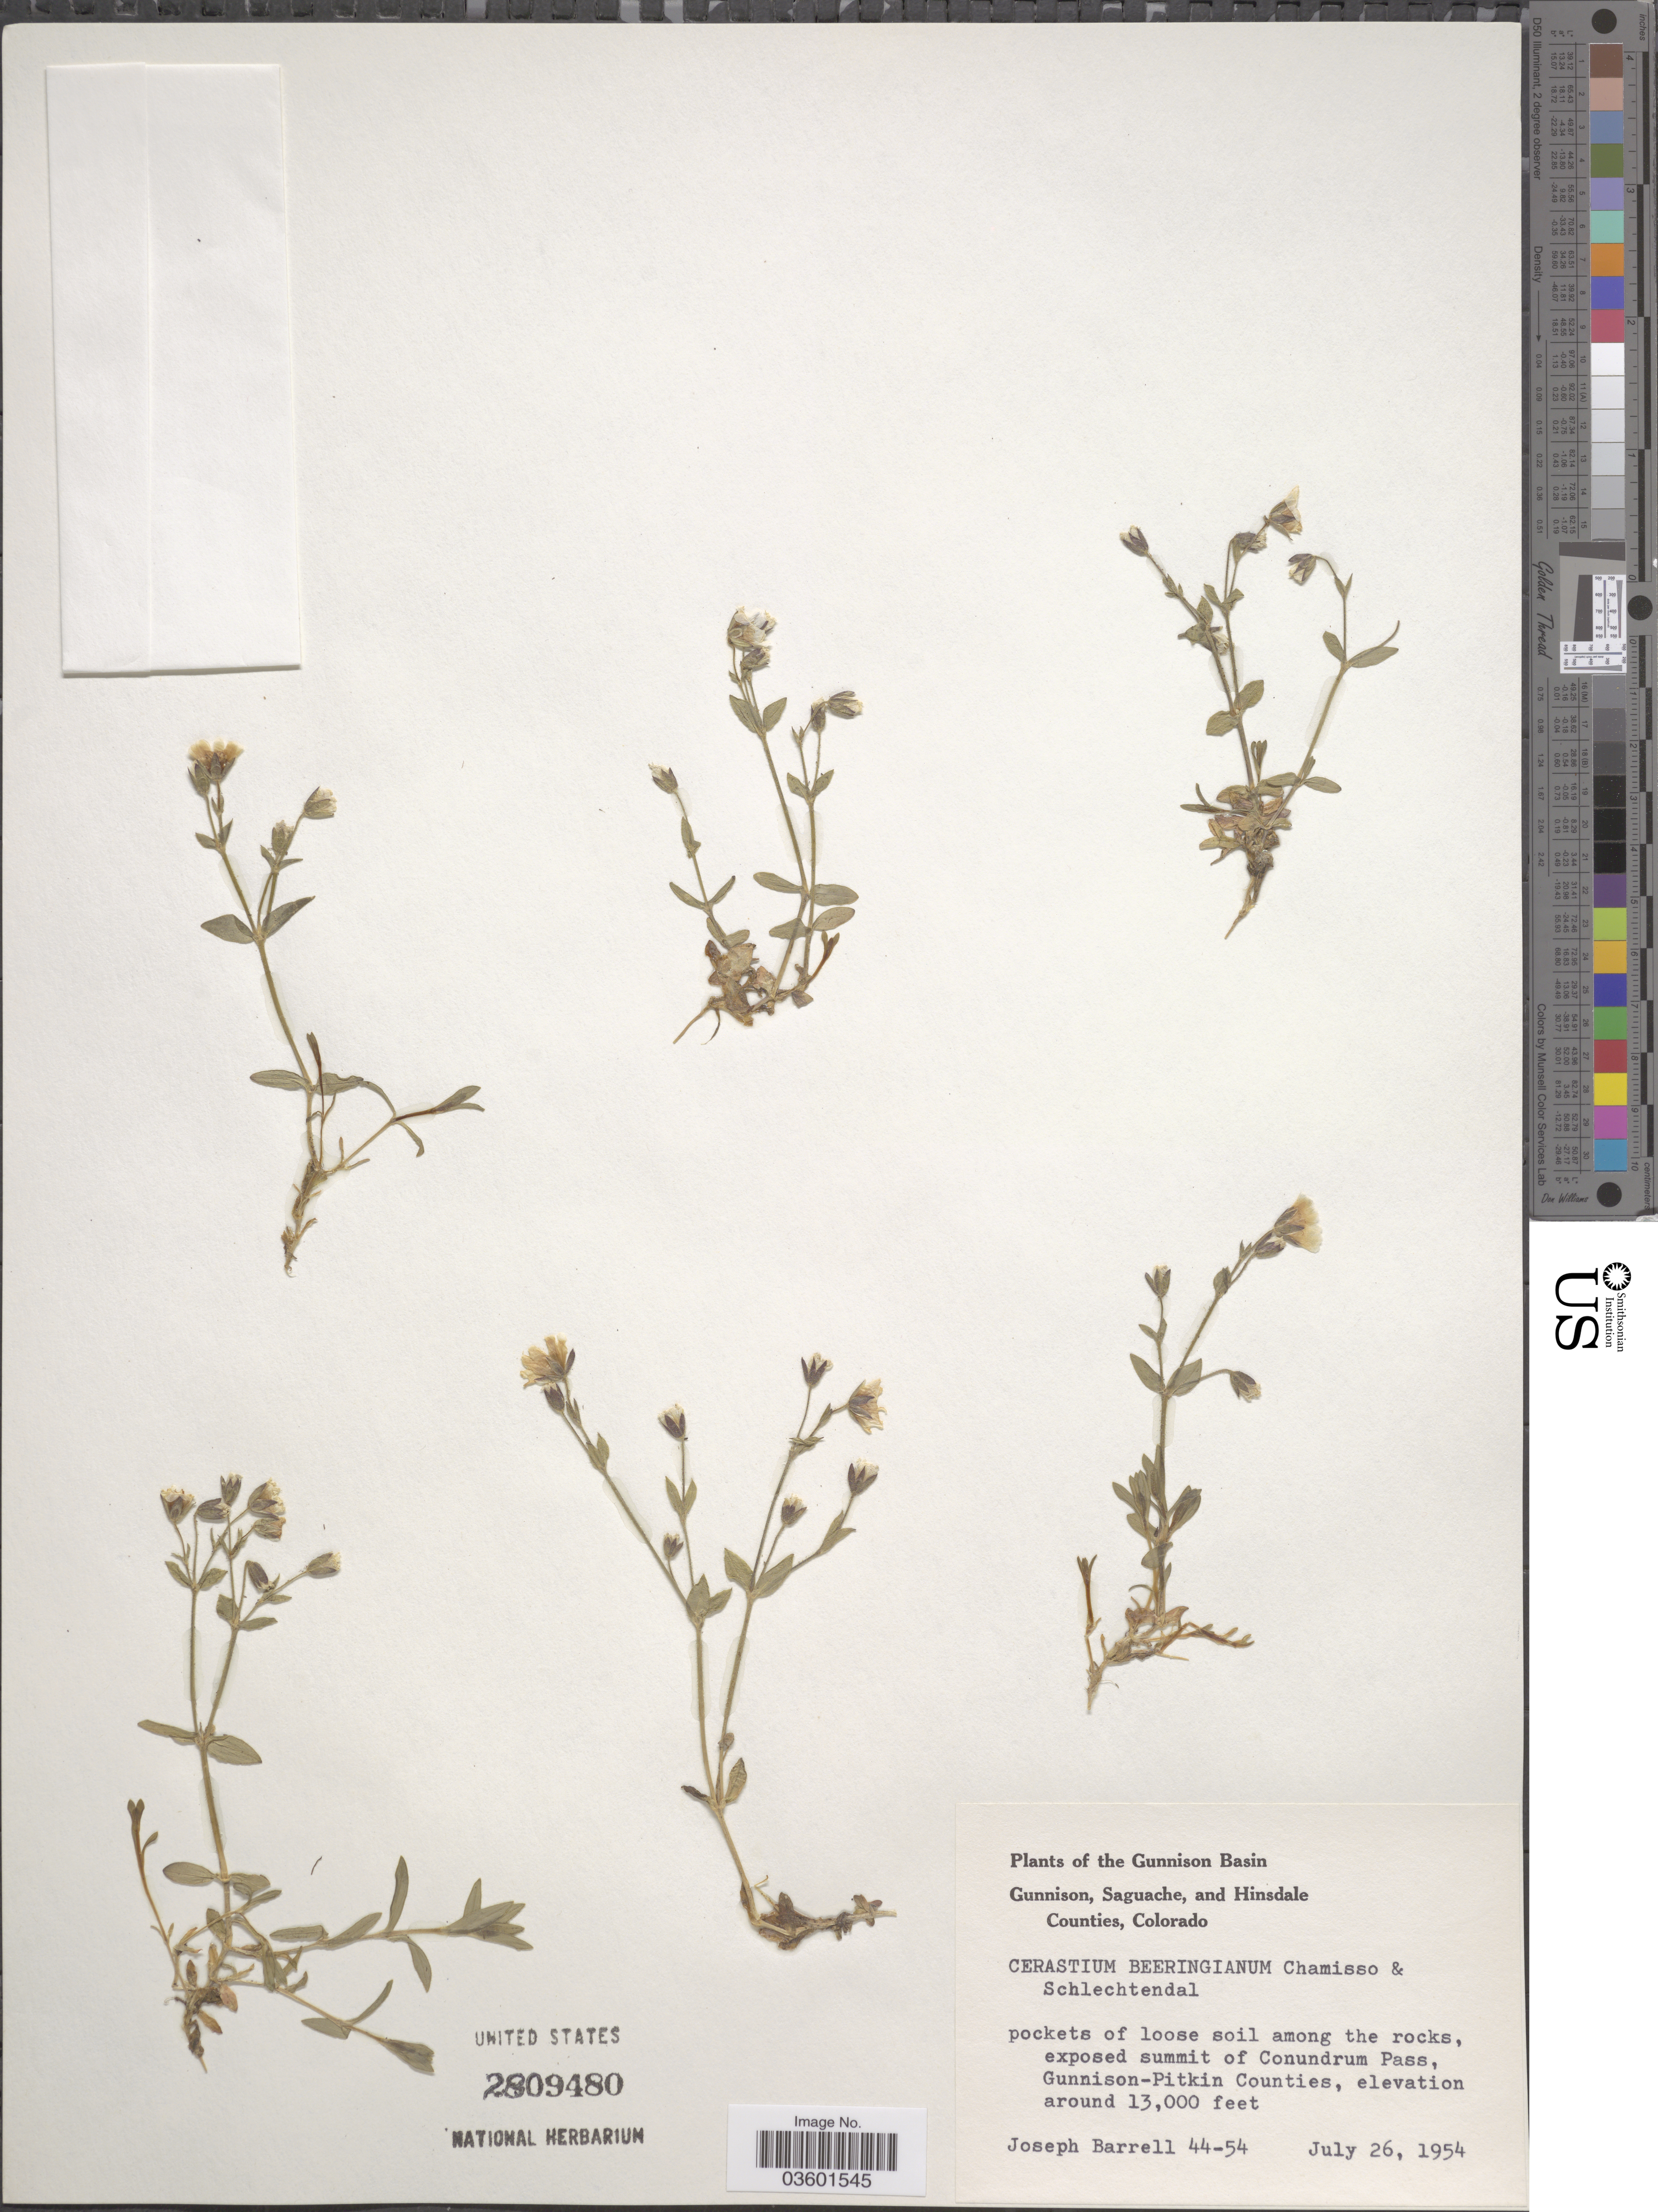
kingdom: Plantae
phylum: Tracheophyta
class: Magnoliopsida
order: Caryophyllales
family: Caryophyllaceae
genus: Cerastium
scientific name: Cerastium beeringianum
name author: Cham. & Schltdl.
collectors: J. Barrell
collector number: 44-54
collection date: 1954-07-26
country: United States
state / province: Colorado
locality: The Gunnison Basin. Exposed summit of Conundrum Pass, Gunnison-Pitkin Counties.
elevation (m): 3962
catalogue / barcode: US 2809480